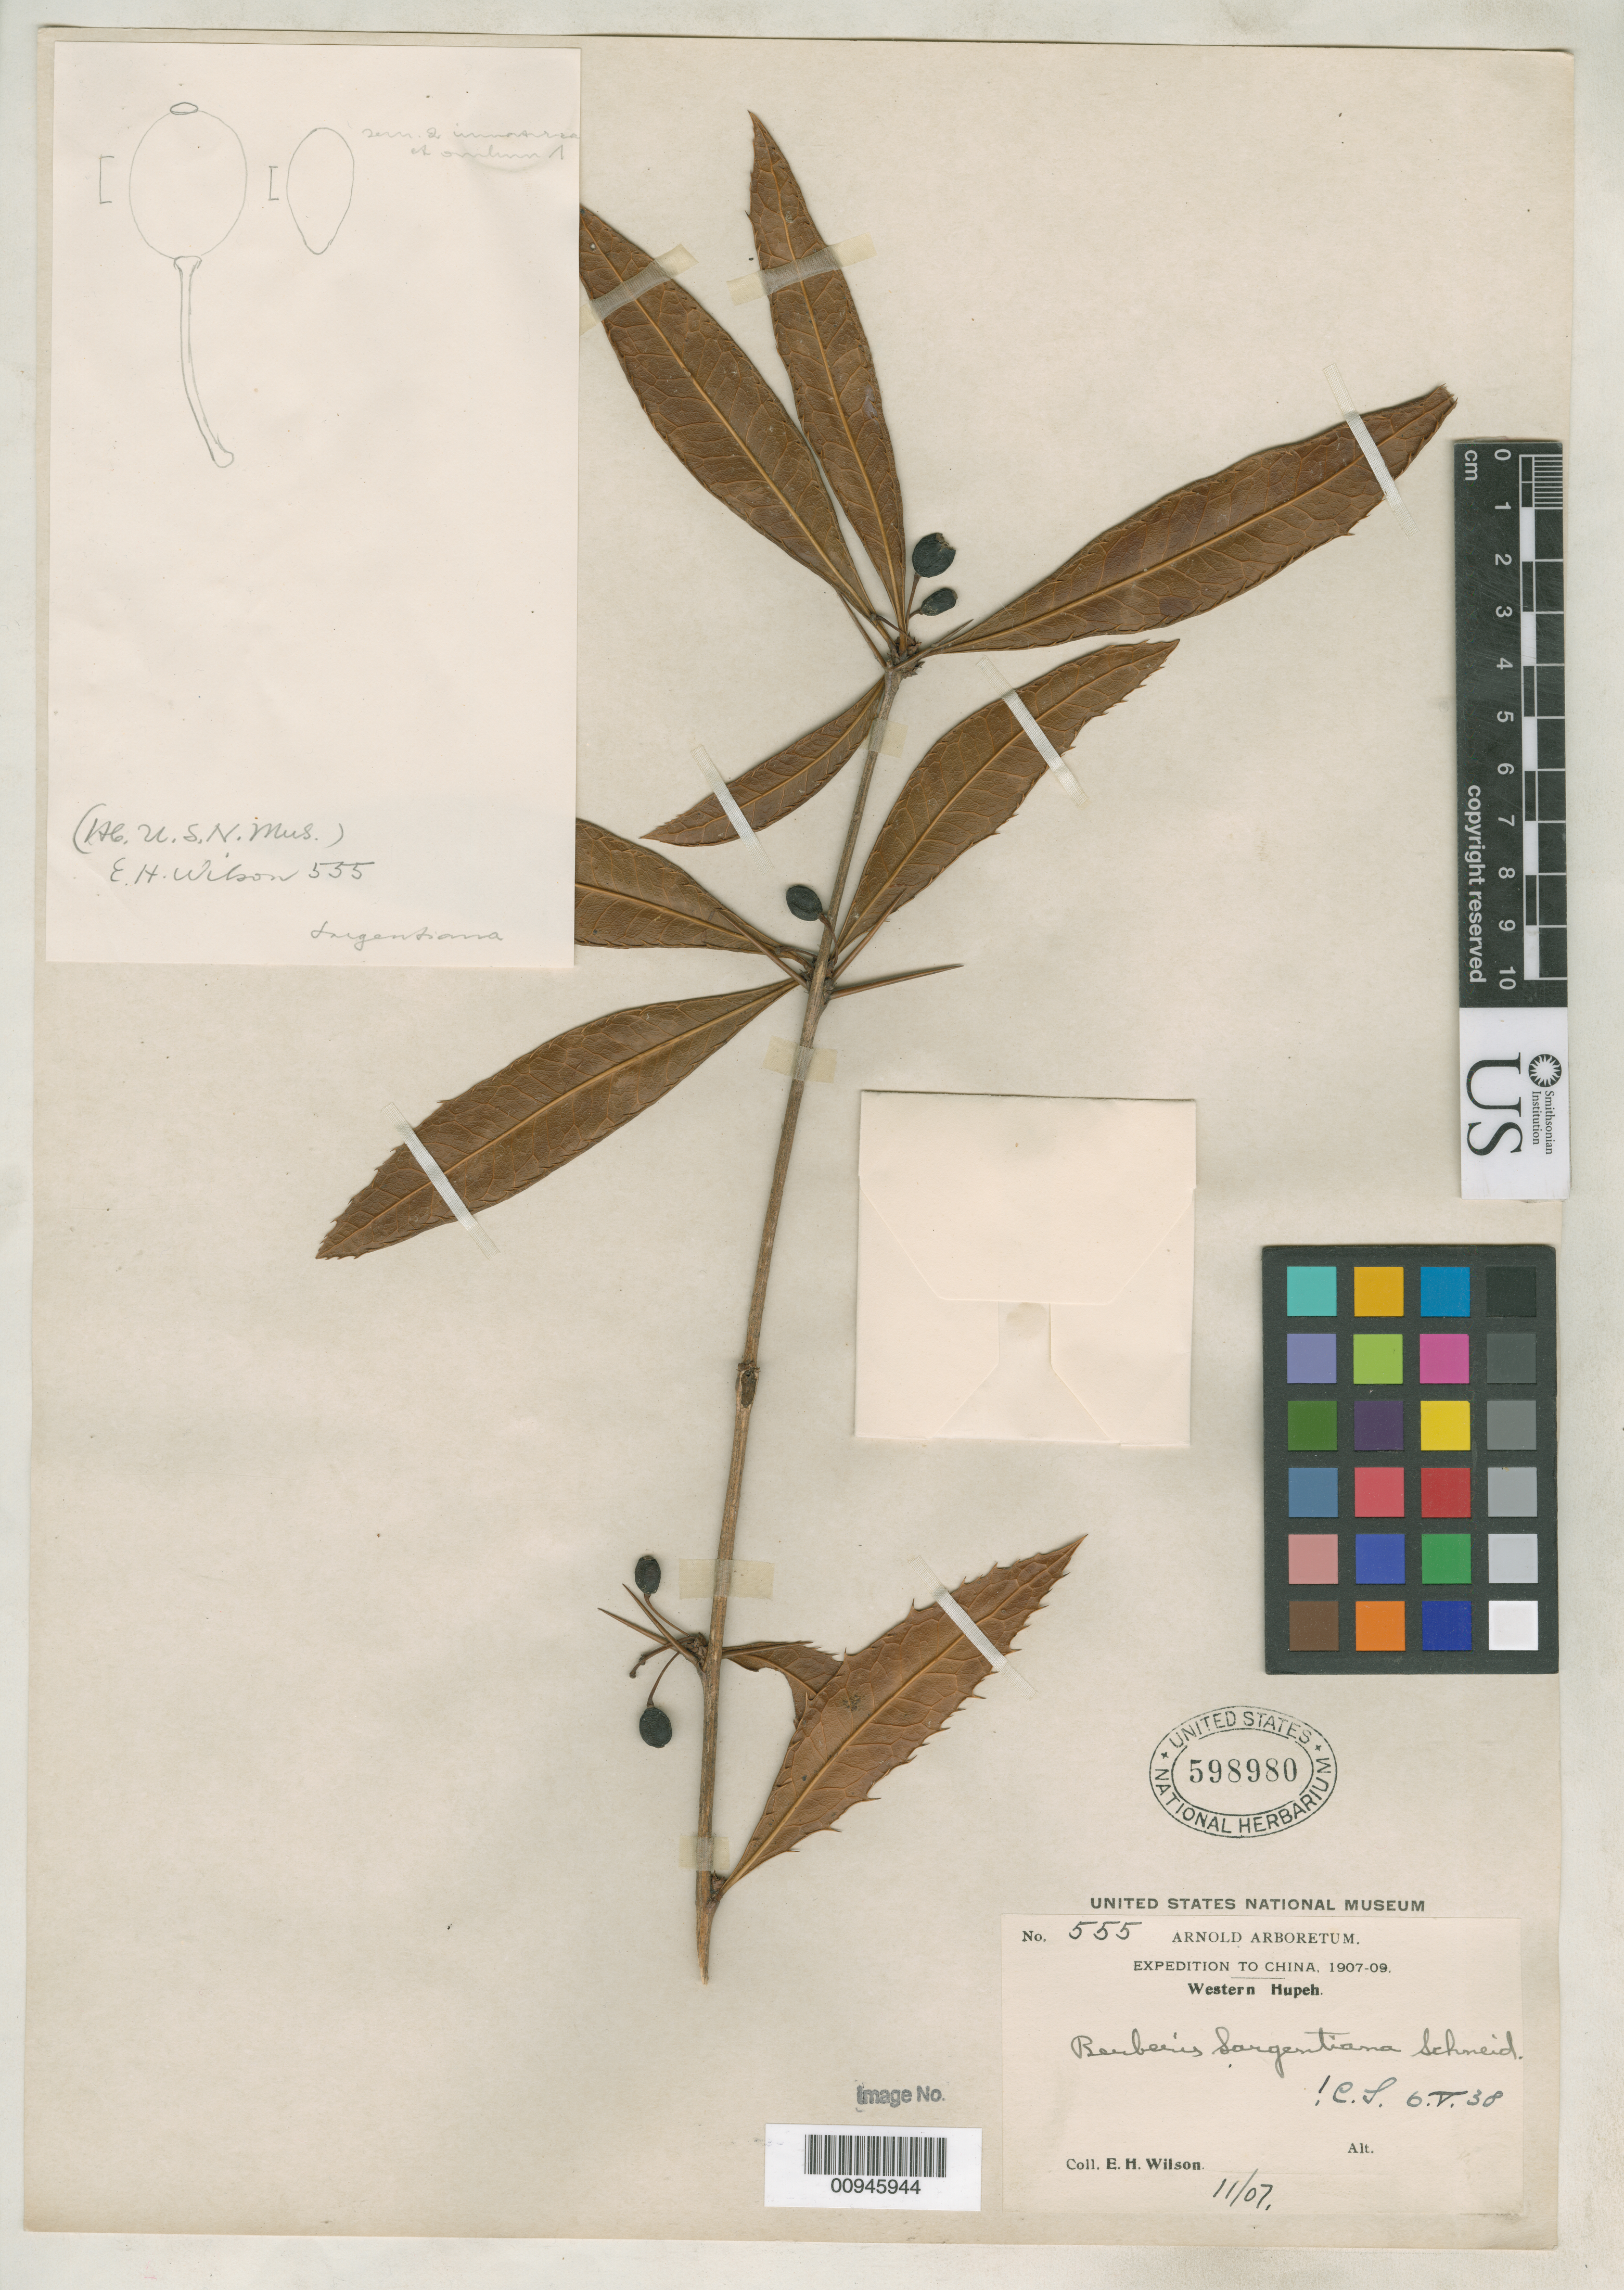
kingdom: Plantae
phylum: Tracheophyta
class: Magnoliopsida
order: Ranunculales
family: Berberidaceae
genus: Berberis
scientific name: Berberis recurvata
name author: Ahrendt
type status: Isotype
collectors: E. H. Wilson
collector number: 555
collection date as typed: Nov 1907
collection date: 1907-11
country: China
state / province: Hubei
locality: Western Hupeh.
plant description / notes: Currently accepted name and status as isotype determined by Julian Harber based on image viewed (email comm. July 2009).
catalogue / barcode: US 598980